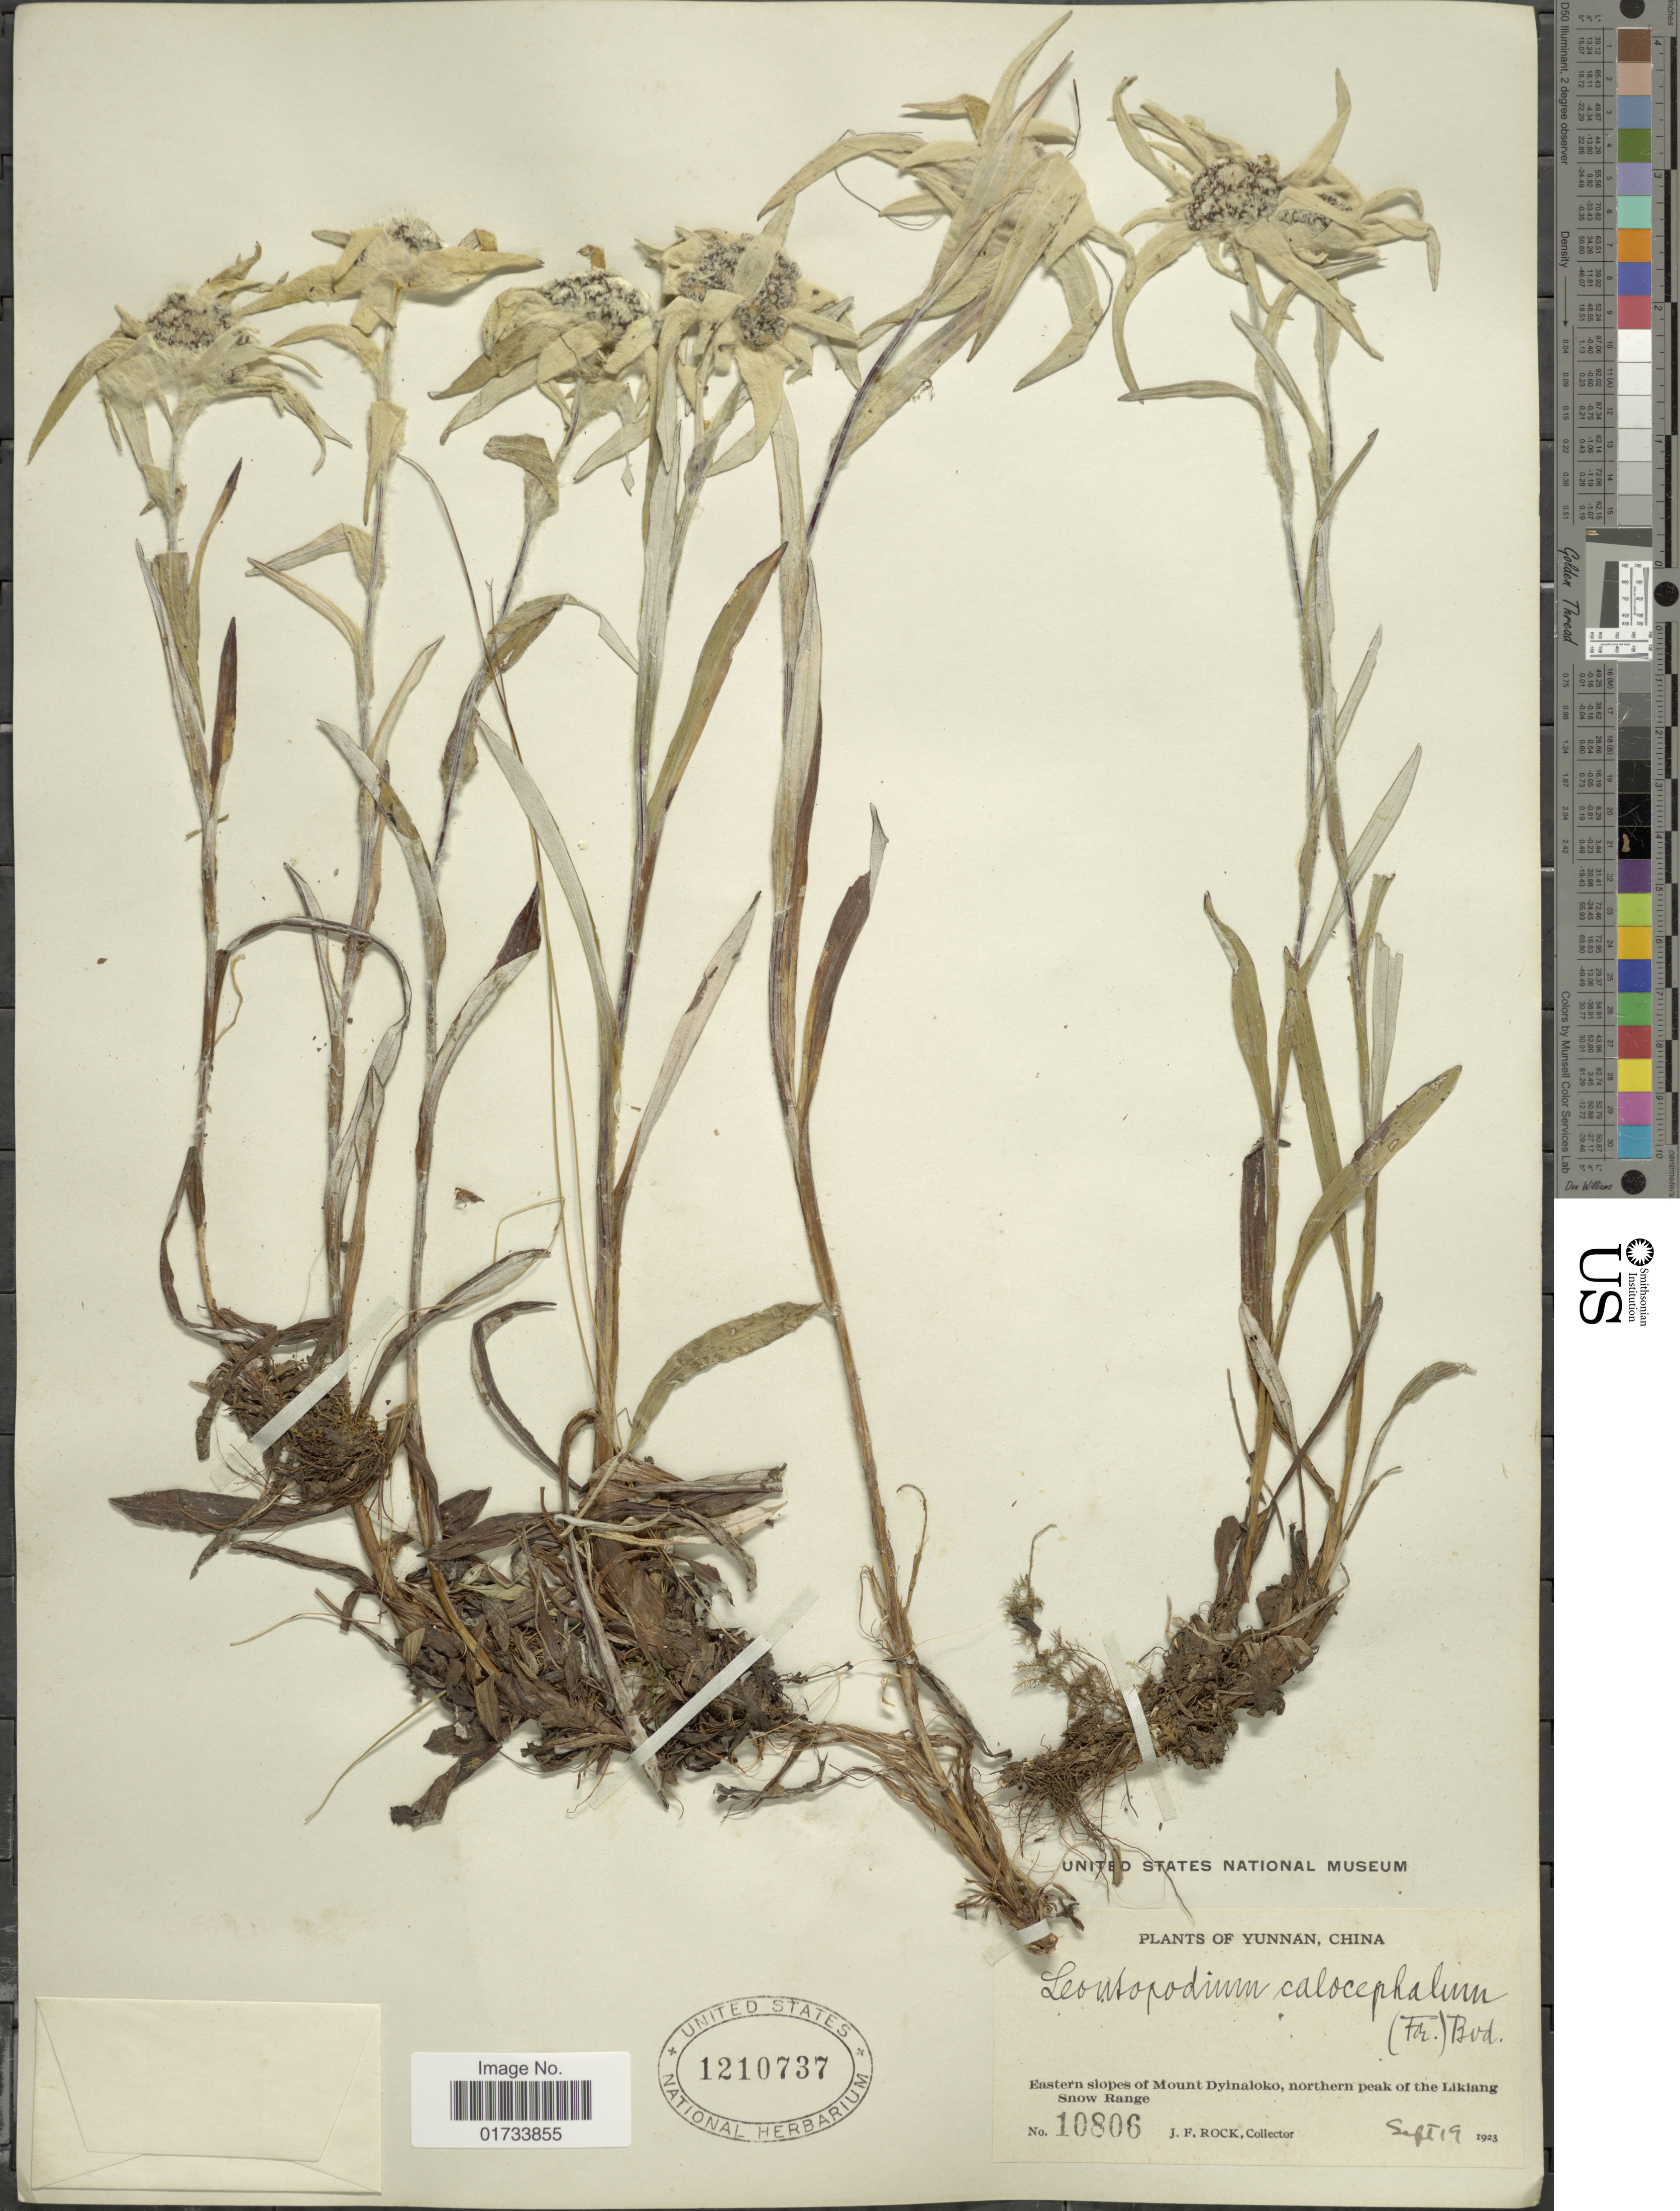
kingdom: Plantae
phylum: Tracheophyta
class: Magnoliopsida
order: Asterales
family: Asteraceae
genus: Leontopodium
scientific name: Leontopodium calocephalum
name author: (Franch.) Beauverd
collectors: J. Rock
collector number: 10806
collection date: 1923-09-19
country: China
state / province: Yunnan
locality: Eastern slopes of Mount Dyinaloko, northern peak of the Likiang Snow Range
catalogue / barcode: US 1210737